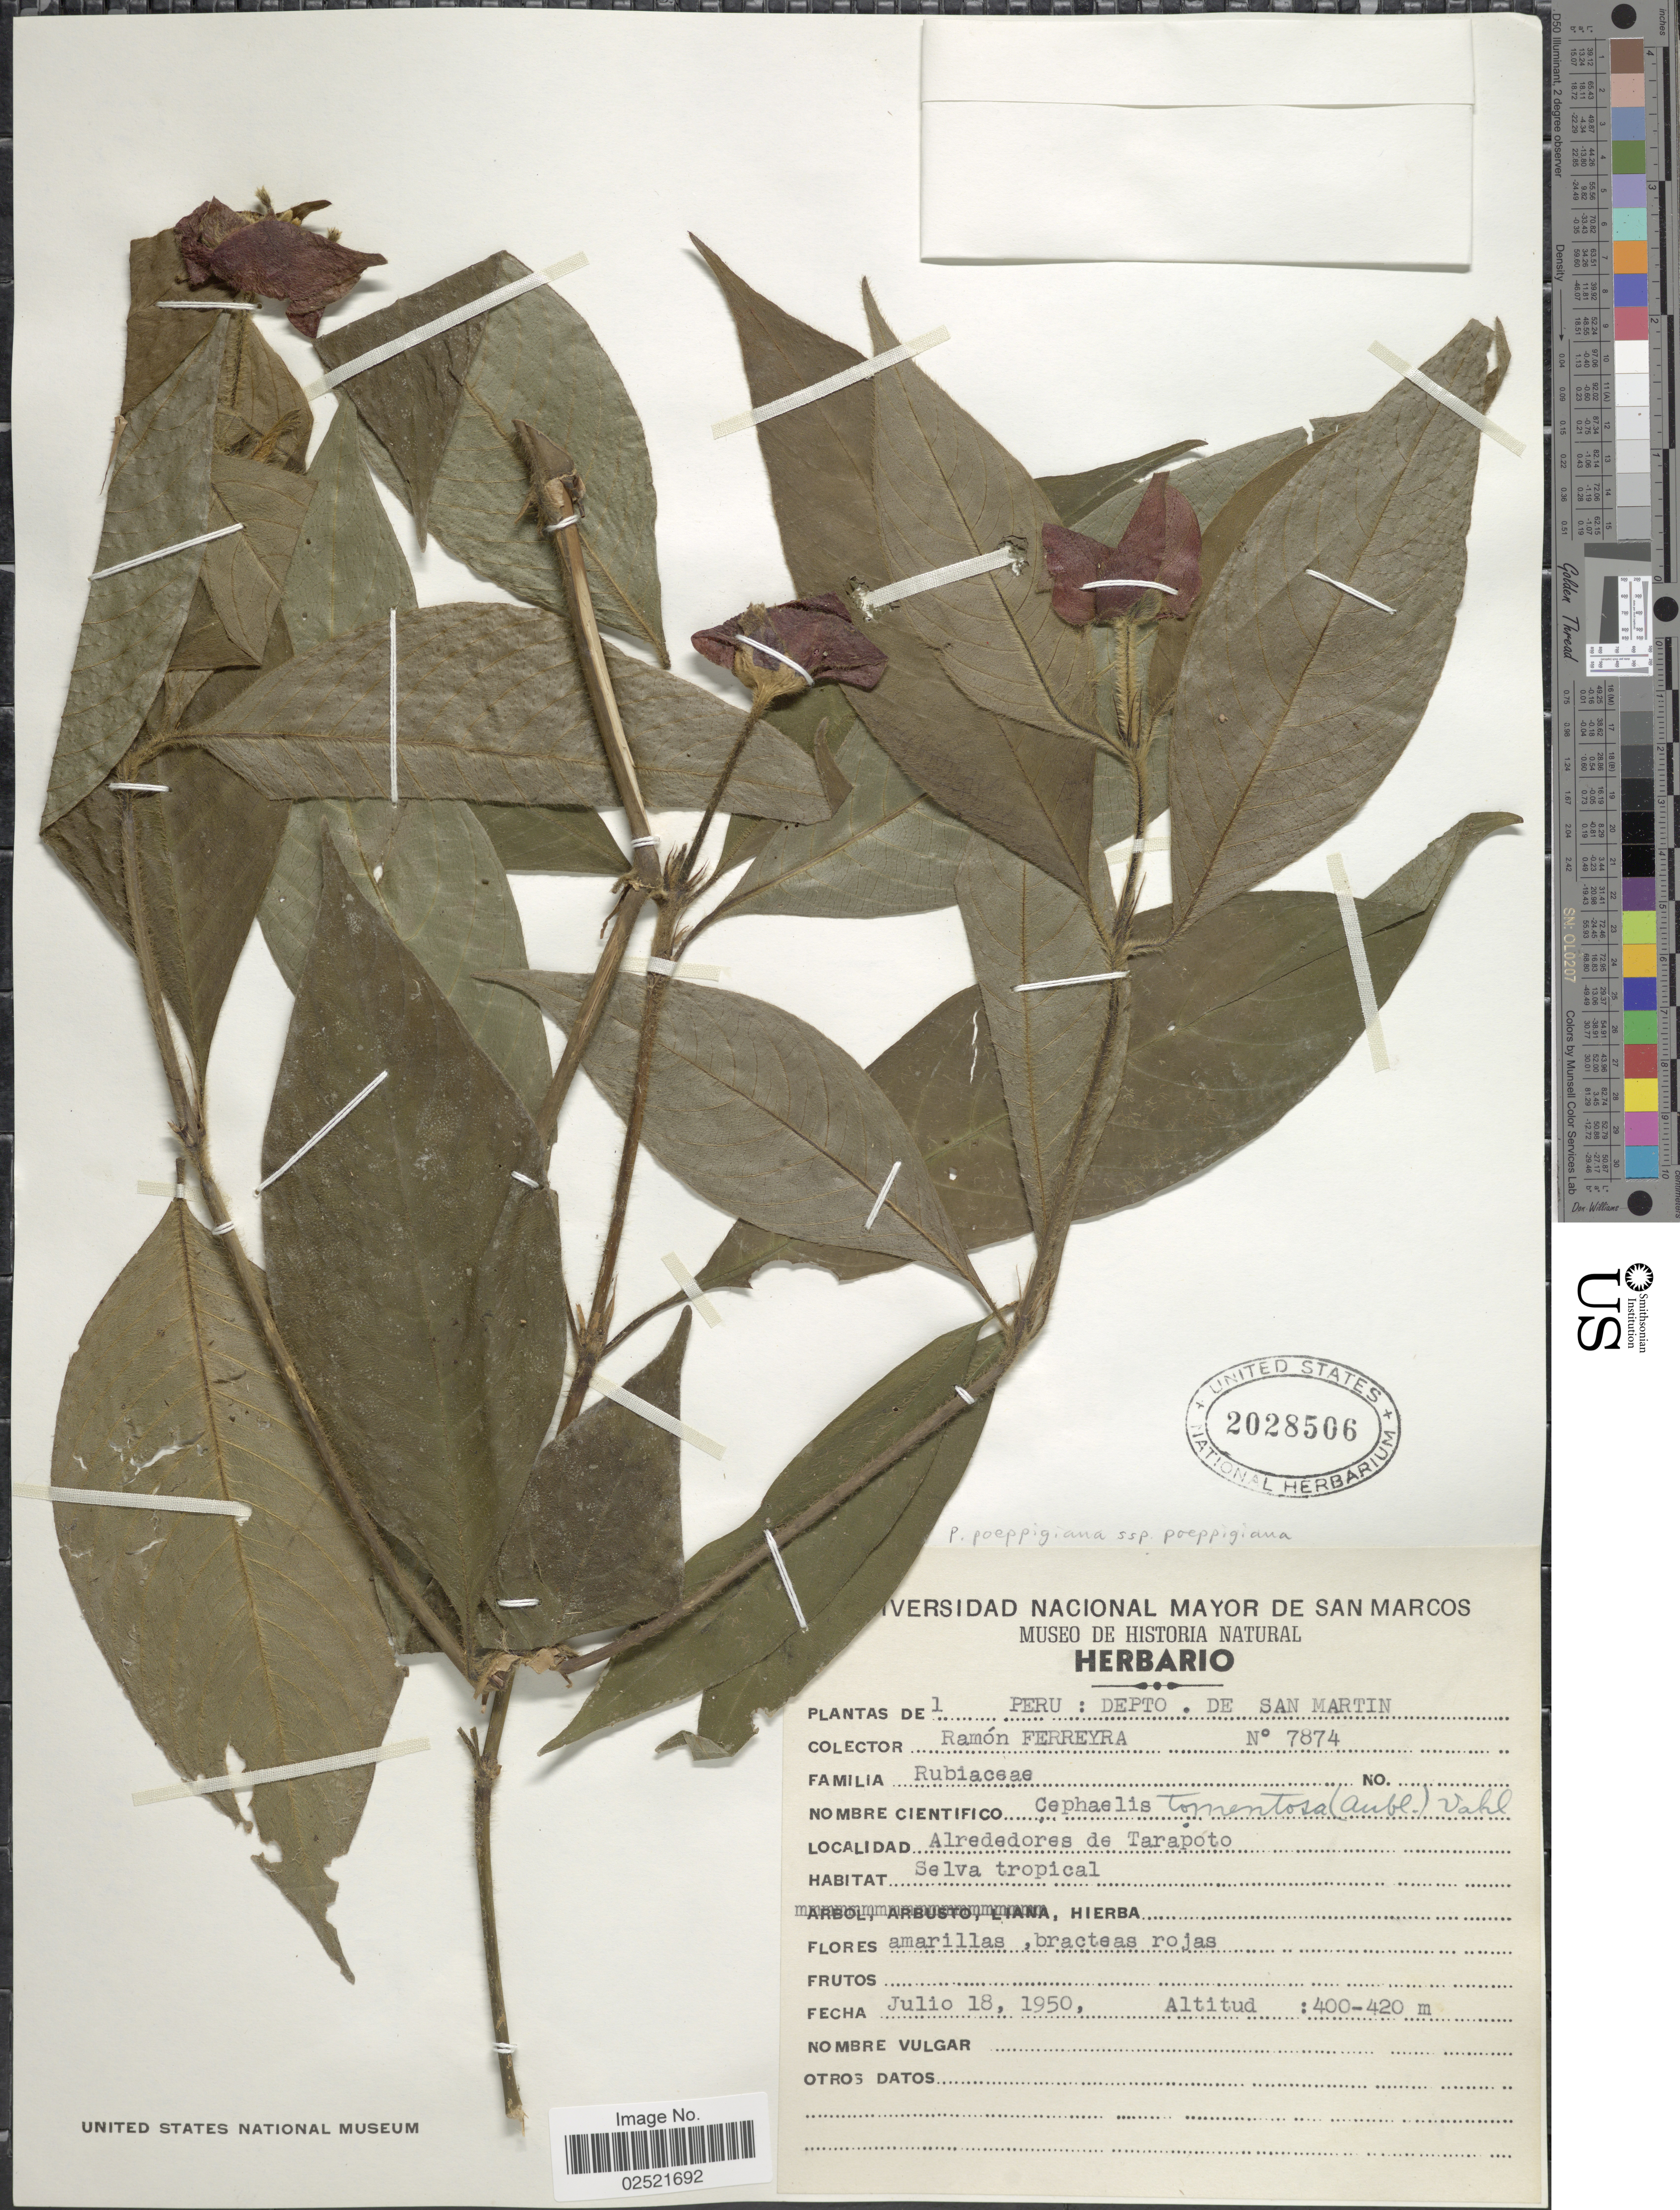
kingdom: Plantae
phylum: Tracheophyta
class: Magnoliopsida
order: Gentianales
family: Rubiaceae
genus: Psychotria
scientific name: Psychotria poeppigiana subsp. poeppigiana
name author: Müll. Arg.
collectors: R. A. Ferreyra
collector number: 7874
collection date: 1950-07-18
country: Peru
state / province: San Martín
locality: Alrededores de Tarapoto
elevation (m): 400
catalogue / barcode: US 2028506